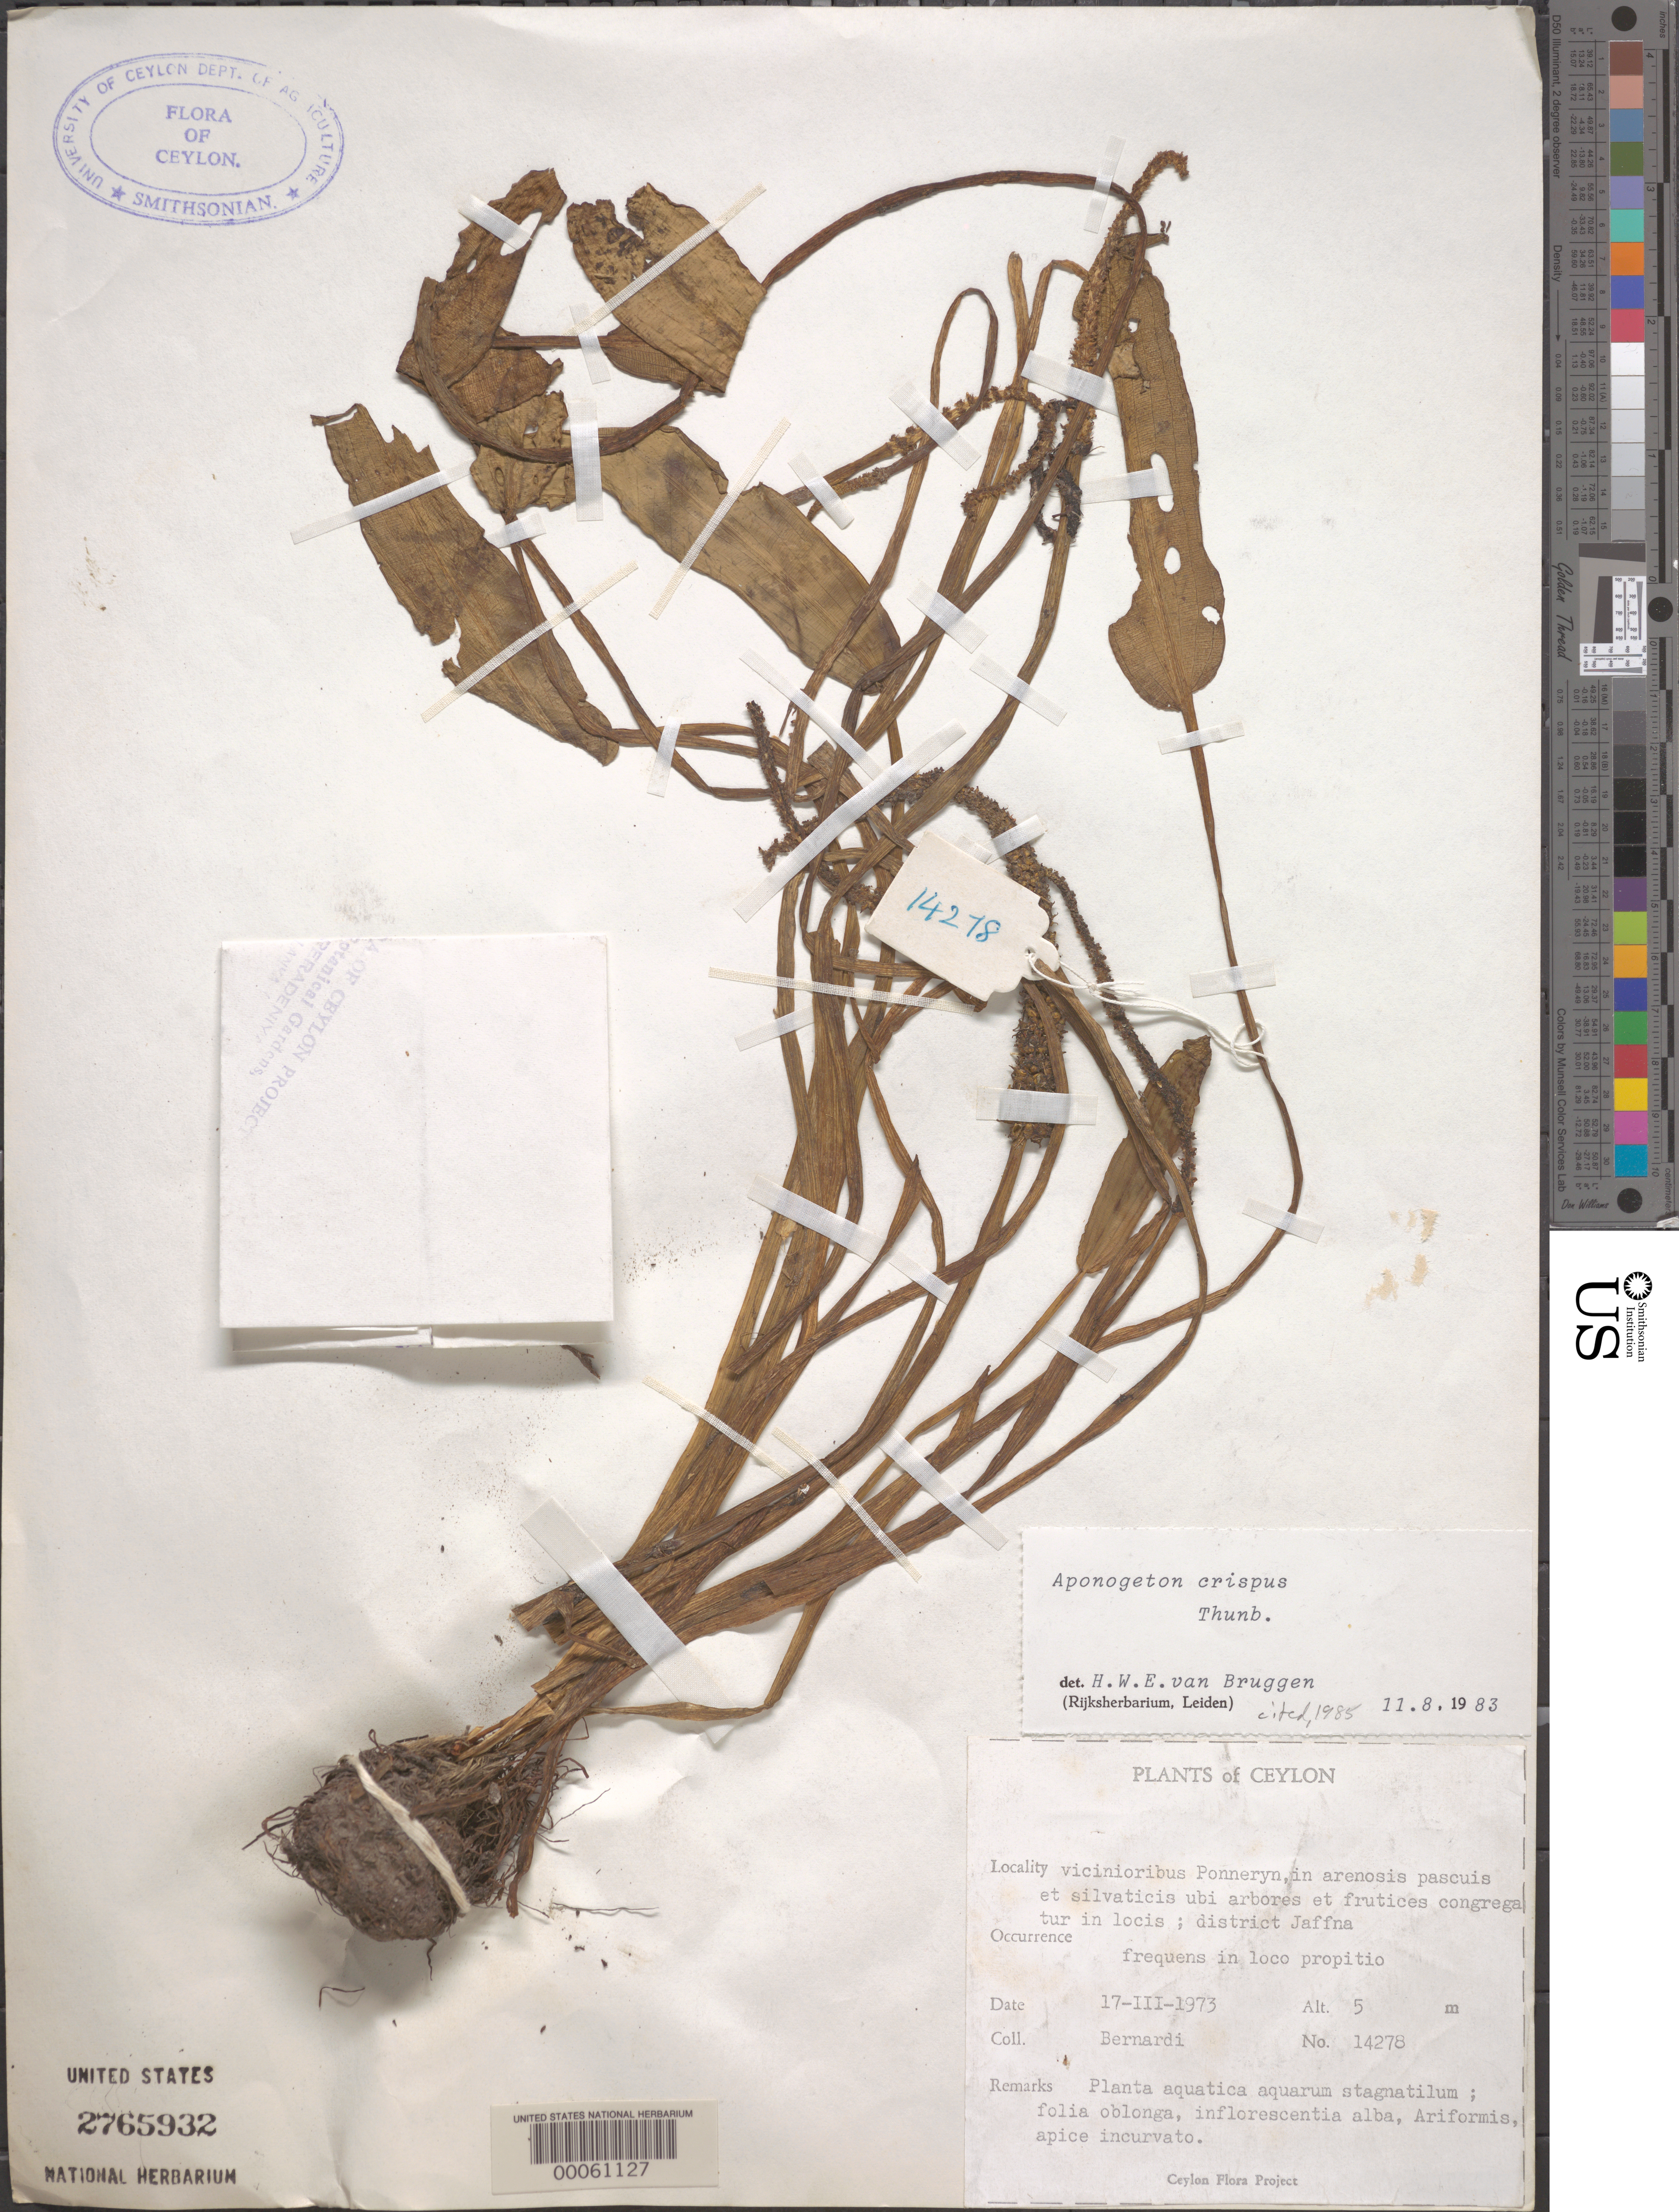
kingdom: Plantae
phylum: Tracheophyta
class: Liliopsida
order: Alismatales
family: Aponogetonaceae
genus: Aponogeton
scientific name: Aponogeton crispus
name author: Thunb.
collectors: -. Bernadi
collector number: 14278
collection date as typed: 17 Mar 1973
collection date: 1973-03-17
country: Sri Lanka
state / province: Northern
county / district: Jaffna District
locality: Wooded areas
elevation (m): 5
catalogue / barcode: US 2765932-2